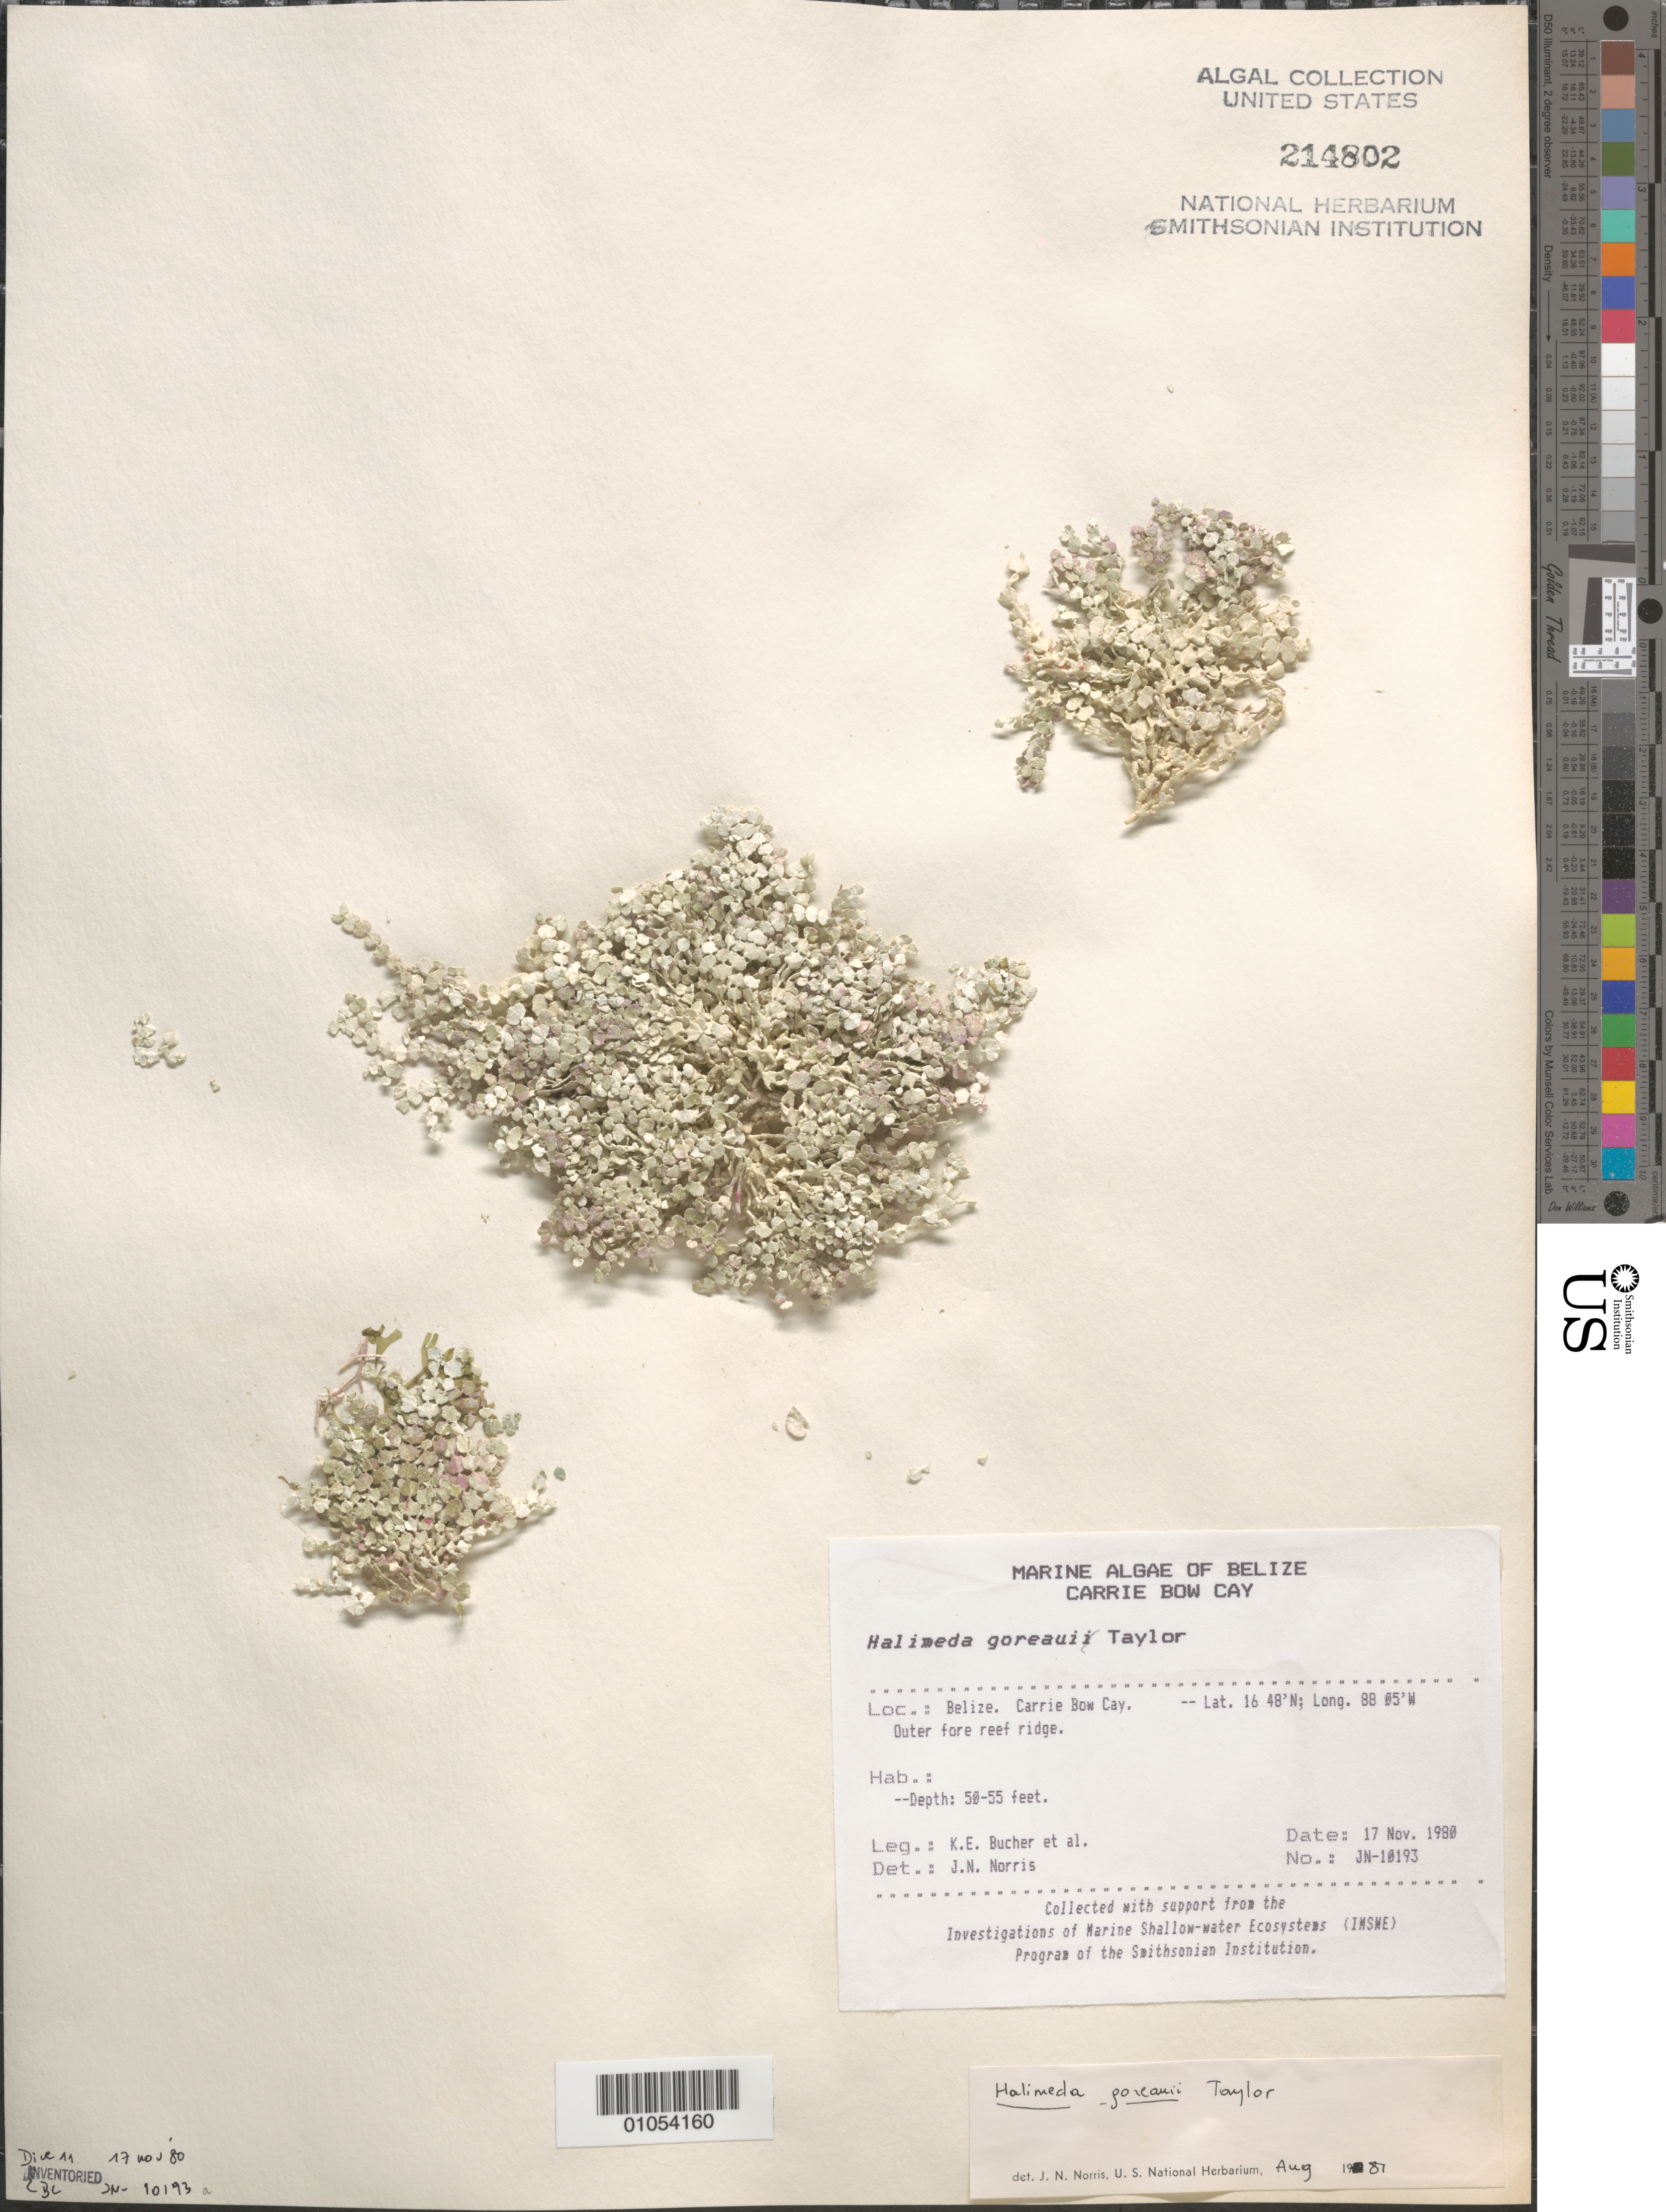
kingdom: Plantae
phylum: Chlorophyta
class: Ulvophyceae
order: Bryopsidales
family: Halimedaceae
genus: Halimeda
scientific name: Halimeda goreaui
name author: W.R. Taylor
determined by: Norris, James N.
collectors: K. E. Bucher & et al.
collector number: JN-10193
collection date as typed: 17 Nov 1980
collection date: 1980-11-17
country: Belize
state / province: Stann Creek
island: Carrie Bow Cay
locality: Outer fore reef ridge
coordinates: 16 48'N, 88 05'W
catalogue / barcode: US 214802